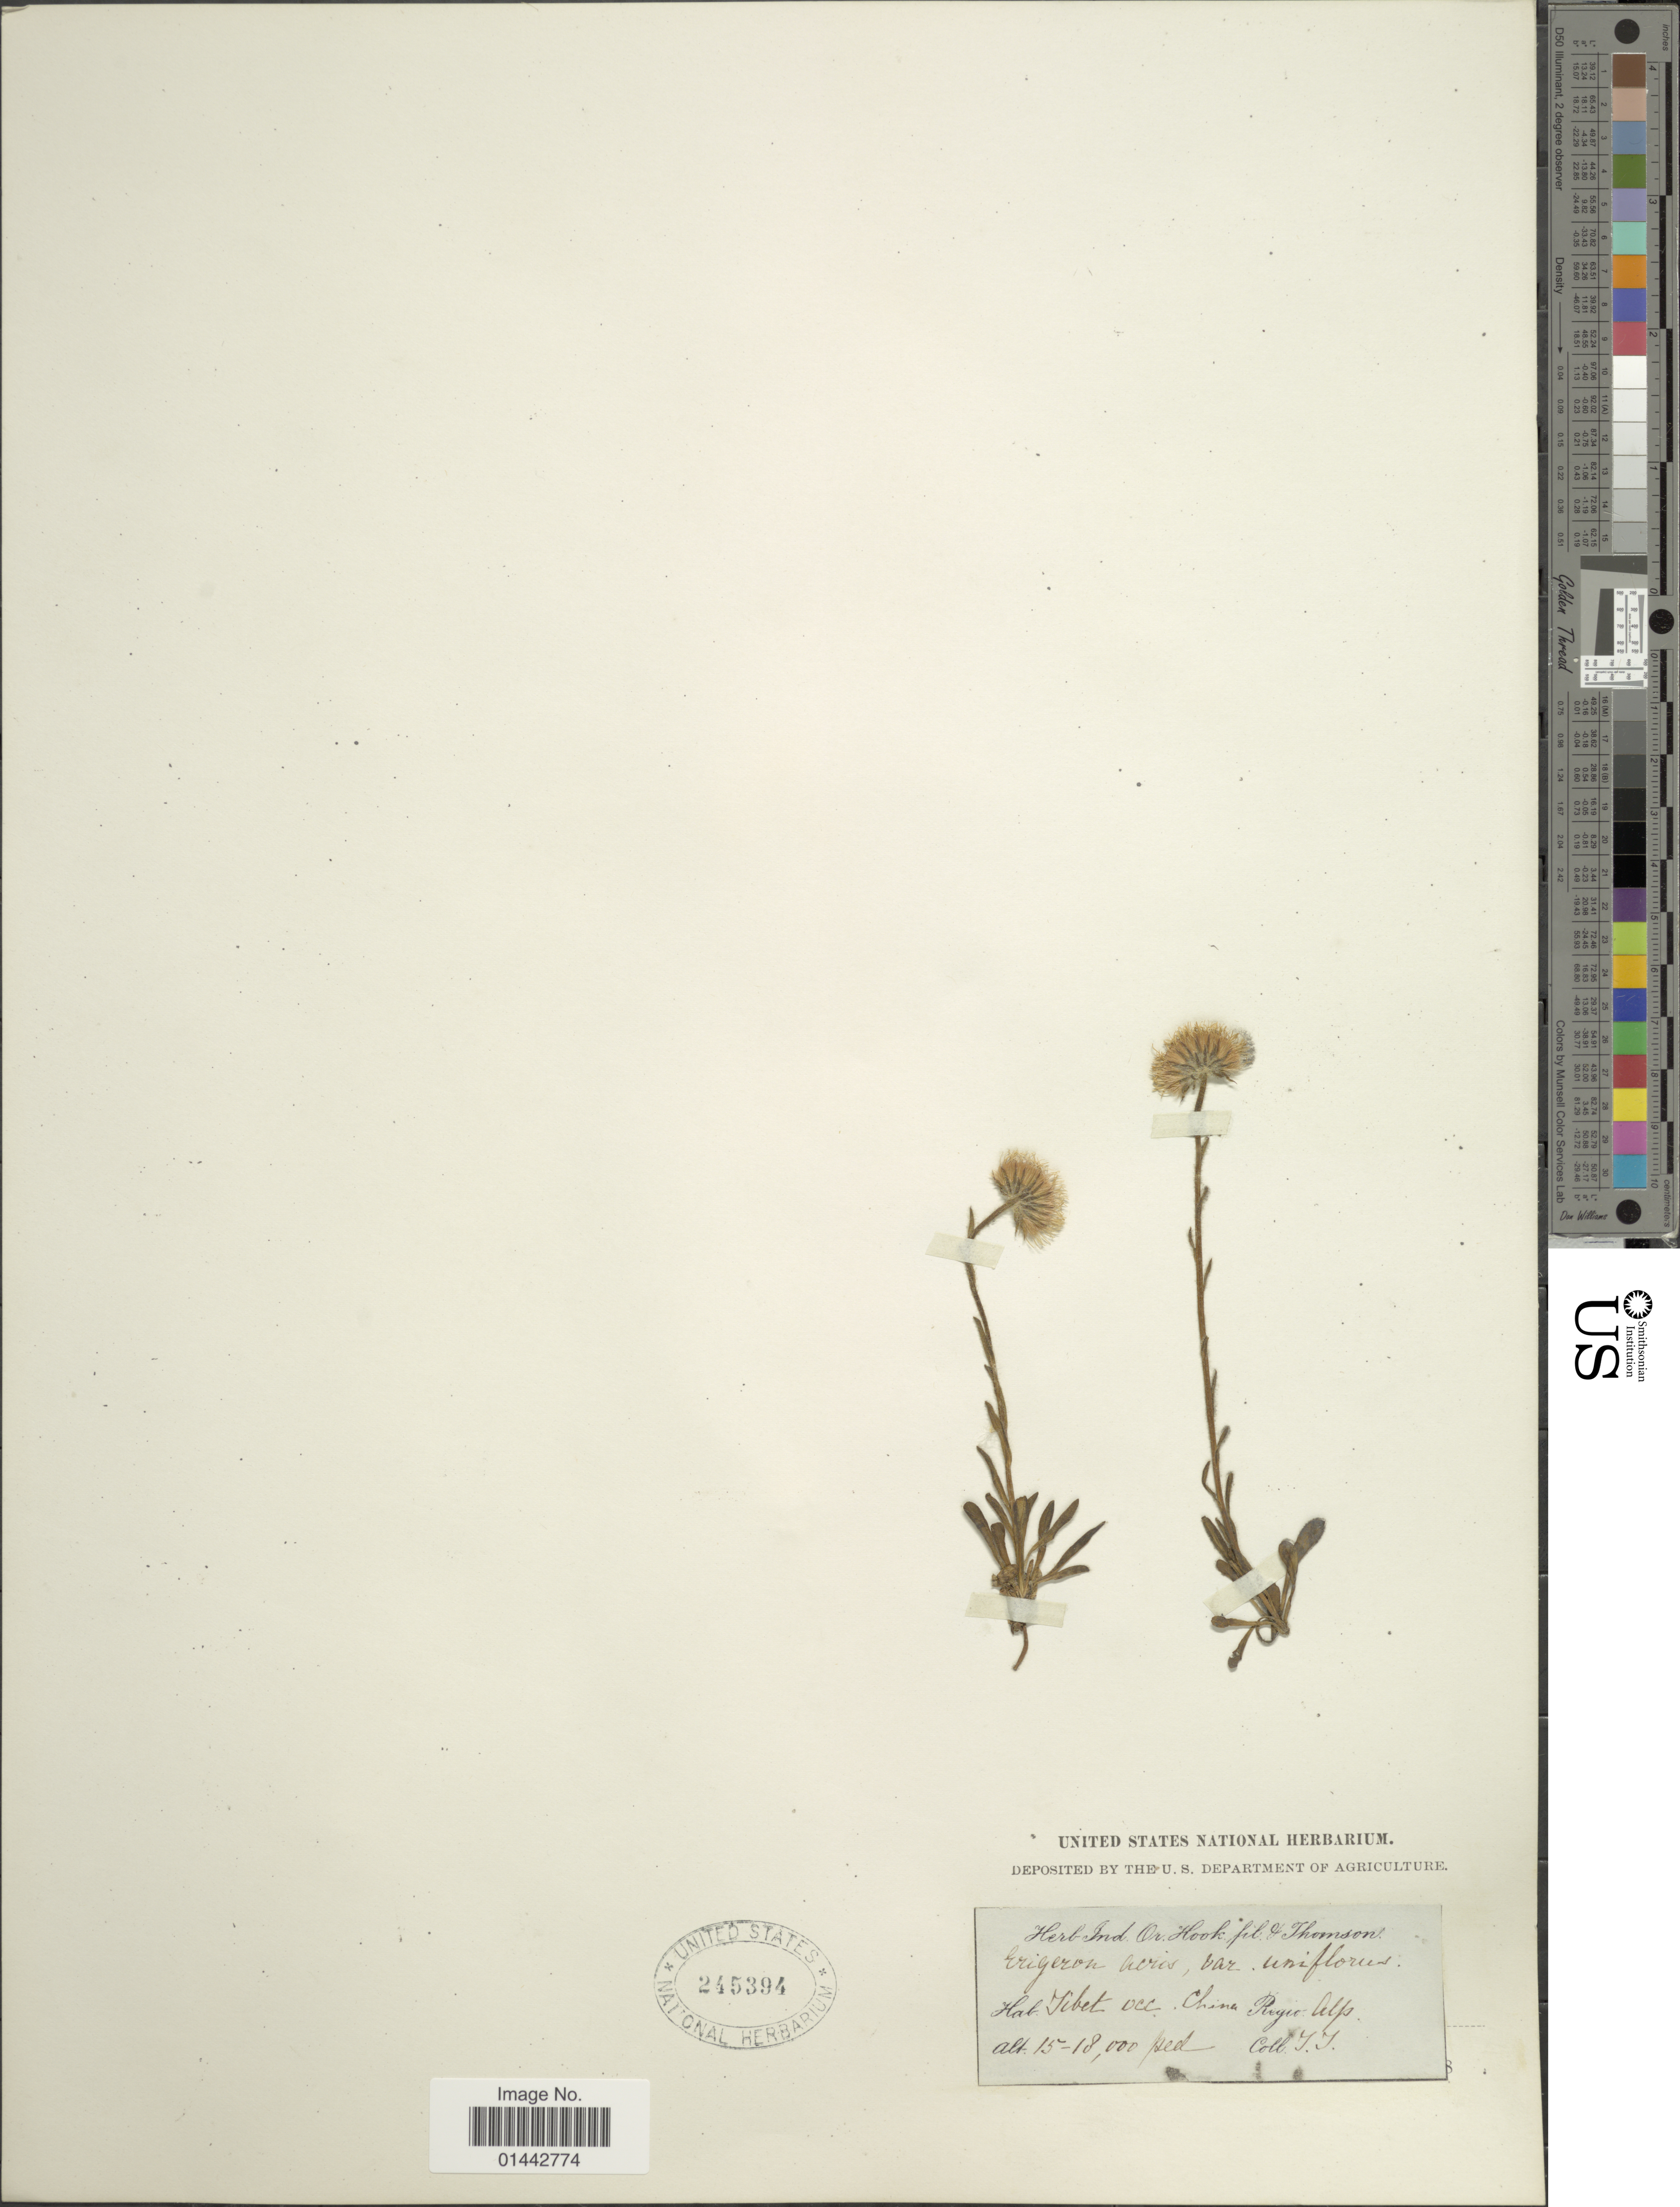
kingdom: Plantae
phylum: Tracheophyta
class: Magnoliopsida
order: Asterales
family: Asteraceae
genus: Erigeron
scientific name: Erigeron acris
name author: L.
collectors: T. Thomson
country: China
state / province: Xizang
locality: Tibet. Occ., regio alp.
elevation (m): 4572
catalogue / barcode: US 245394